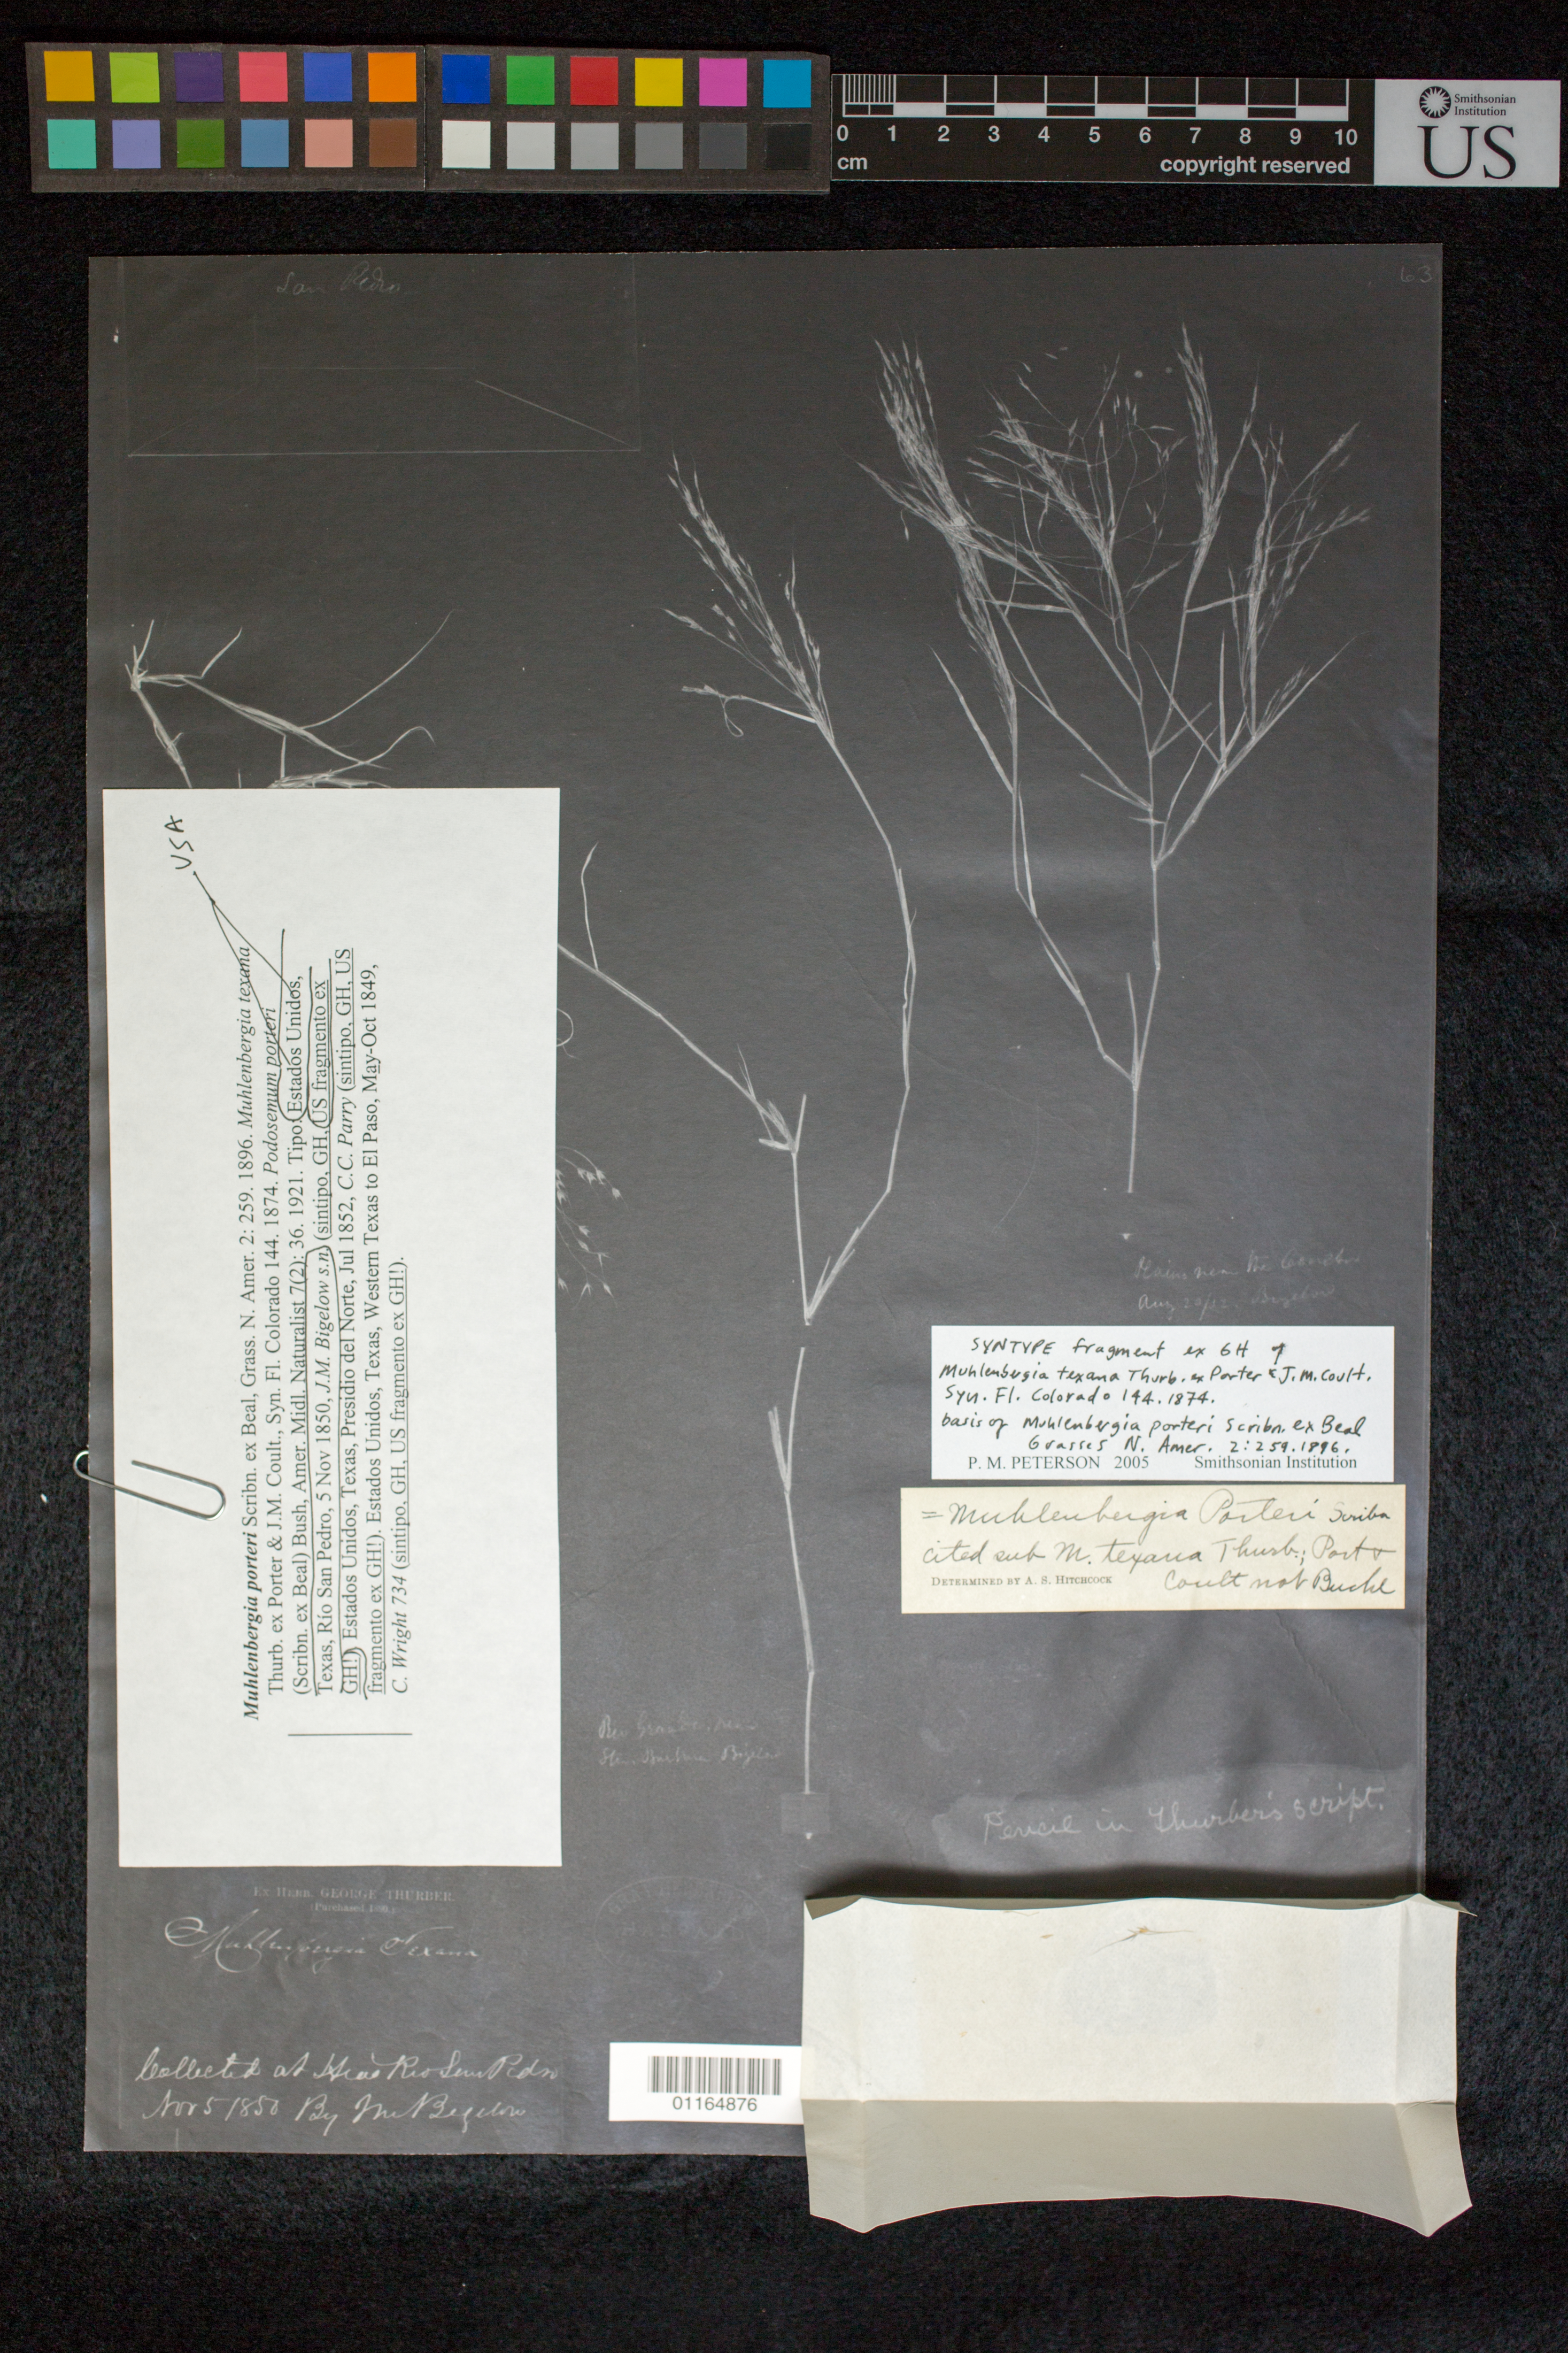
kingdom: Plantae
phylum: Tracheophyta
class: Liliopsida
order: Poales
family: Poaceae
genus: Muhlenbergia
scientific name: Muhlenbergia texana Thurb., nom. illeg.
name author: Thurb. in Porter & J.M. Coult.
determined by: Peterson, Paul M., (BOT), Smithsonian Institution - National Museum of Natural History (UNITED STATES)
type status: Isosyntype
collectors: J. M. Bigelow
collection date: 1850-11-05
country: United States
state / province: Texas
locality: Rio San Pedro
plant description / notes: Photostat and fragmentary material of type specimen ex herb. Harvard University (Gray Herbarium)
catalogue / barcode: US 100140